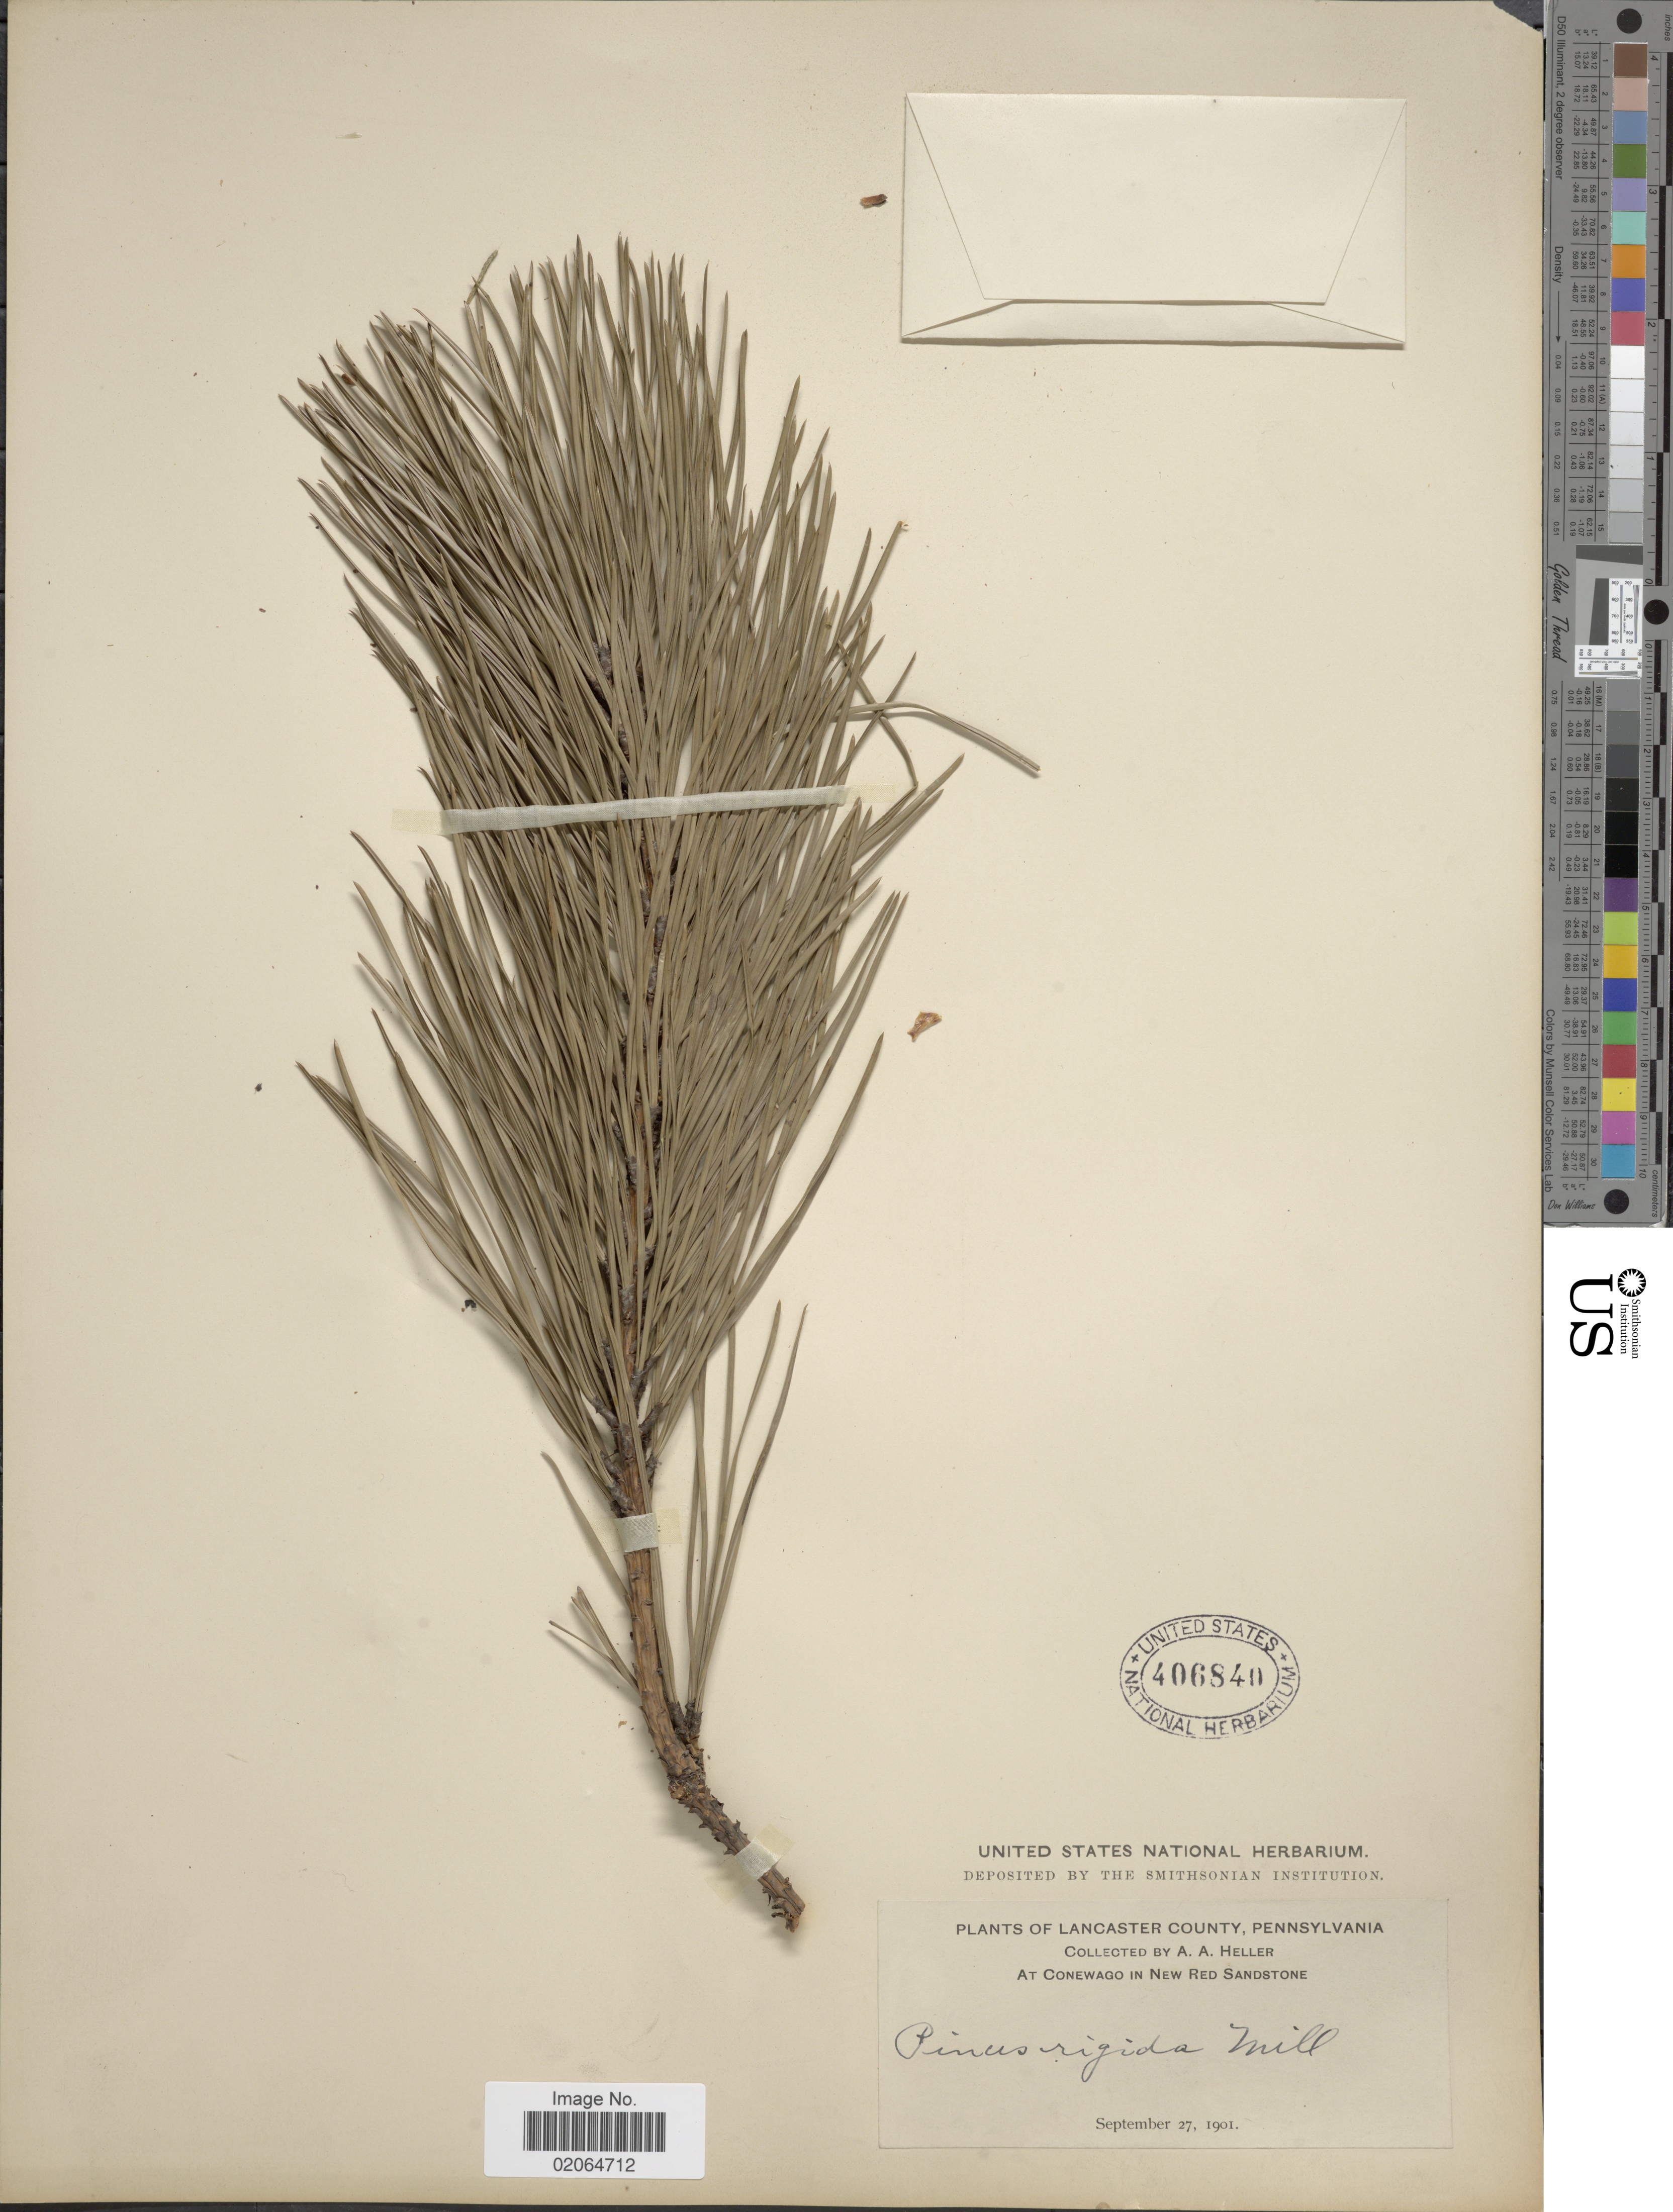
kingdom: Plantae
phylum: Tracheophyta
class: Pinopsida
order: Pinales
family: Pinaceae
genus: Pinus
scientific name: Pinus rigida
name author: Mill.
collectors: A. A. Heller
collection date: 1901-09-27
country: United States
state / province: Pennsylvania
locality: Lancaster County, at Conewago in New Red Sandstone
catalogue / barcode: US 406840